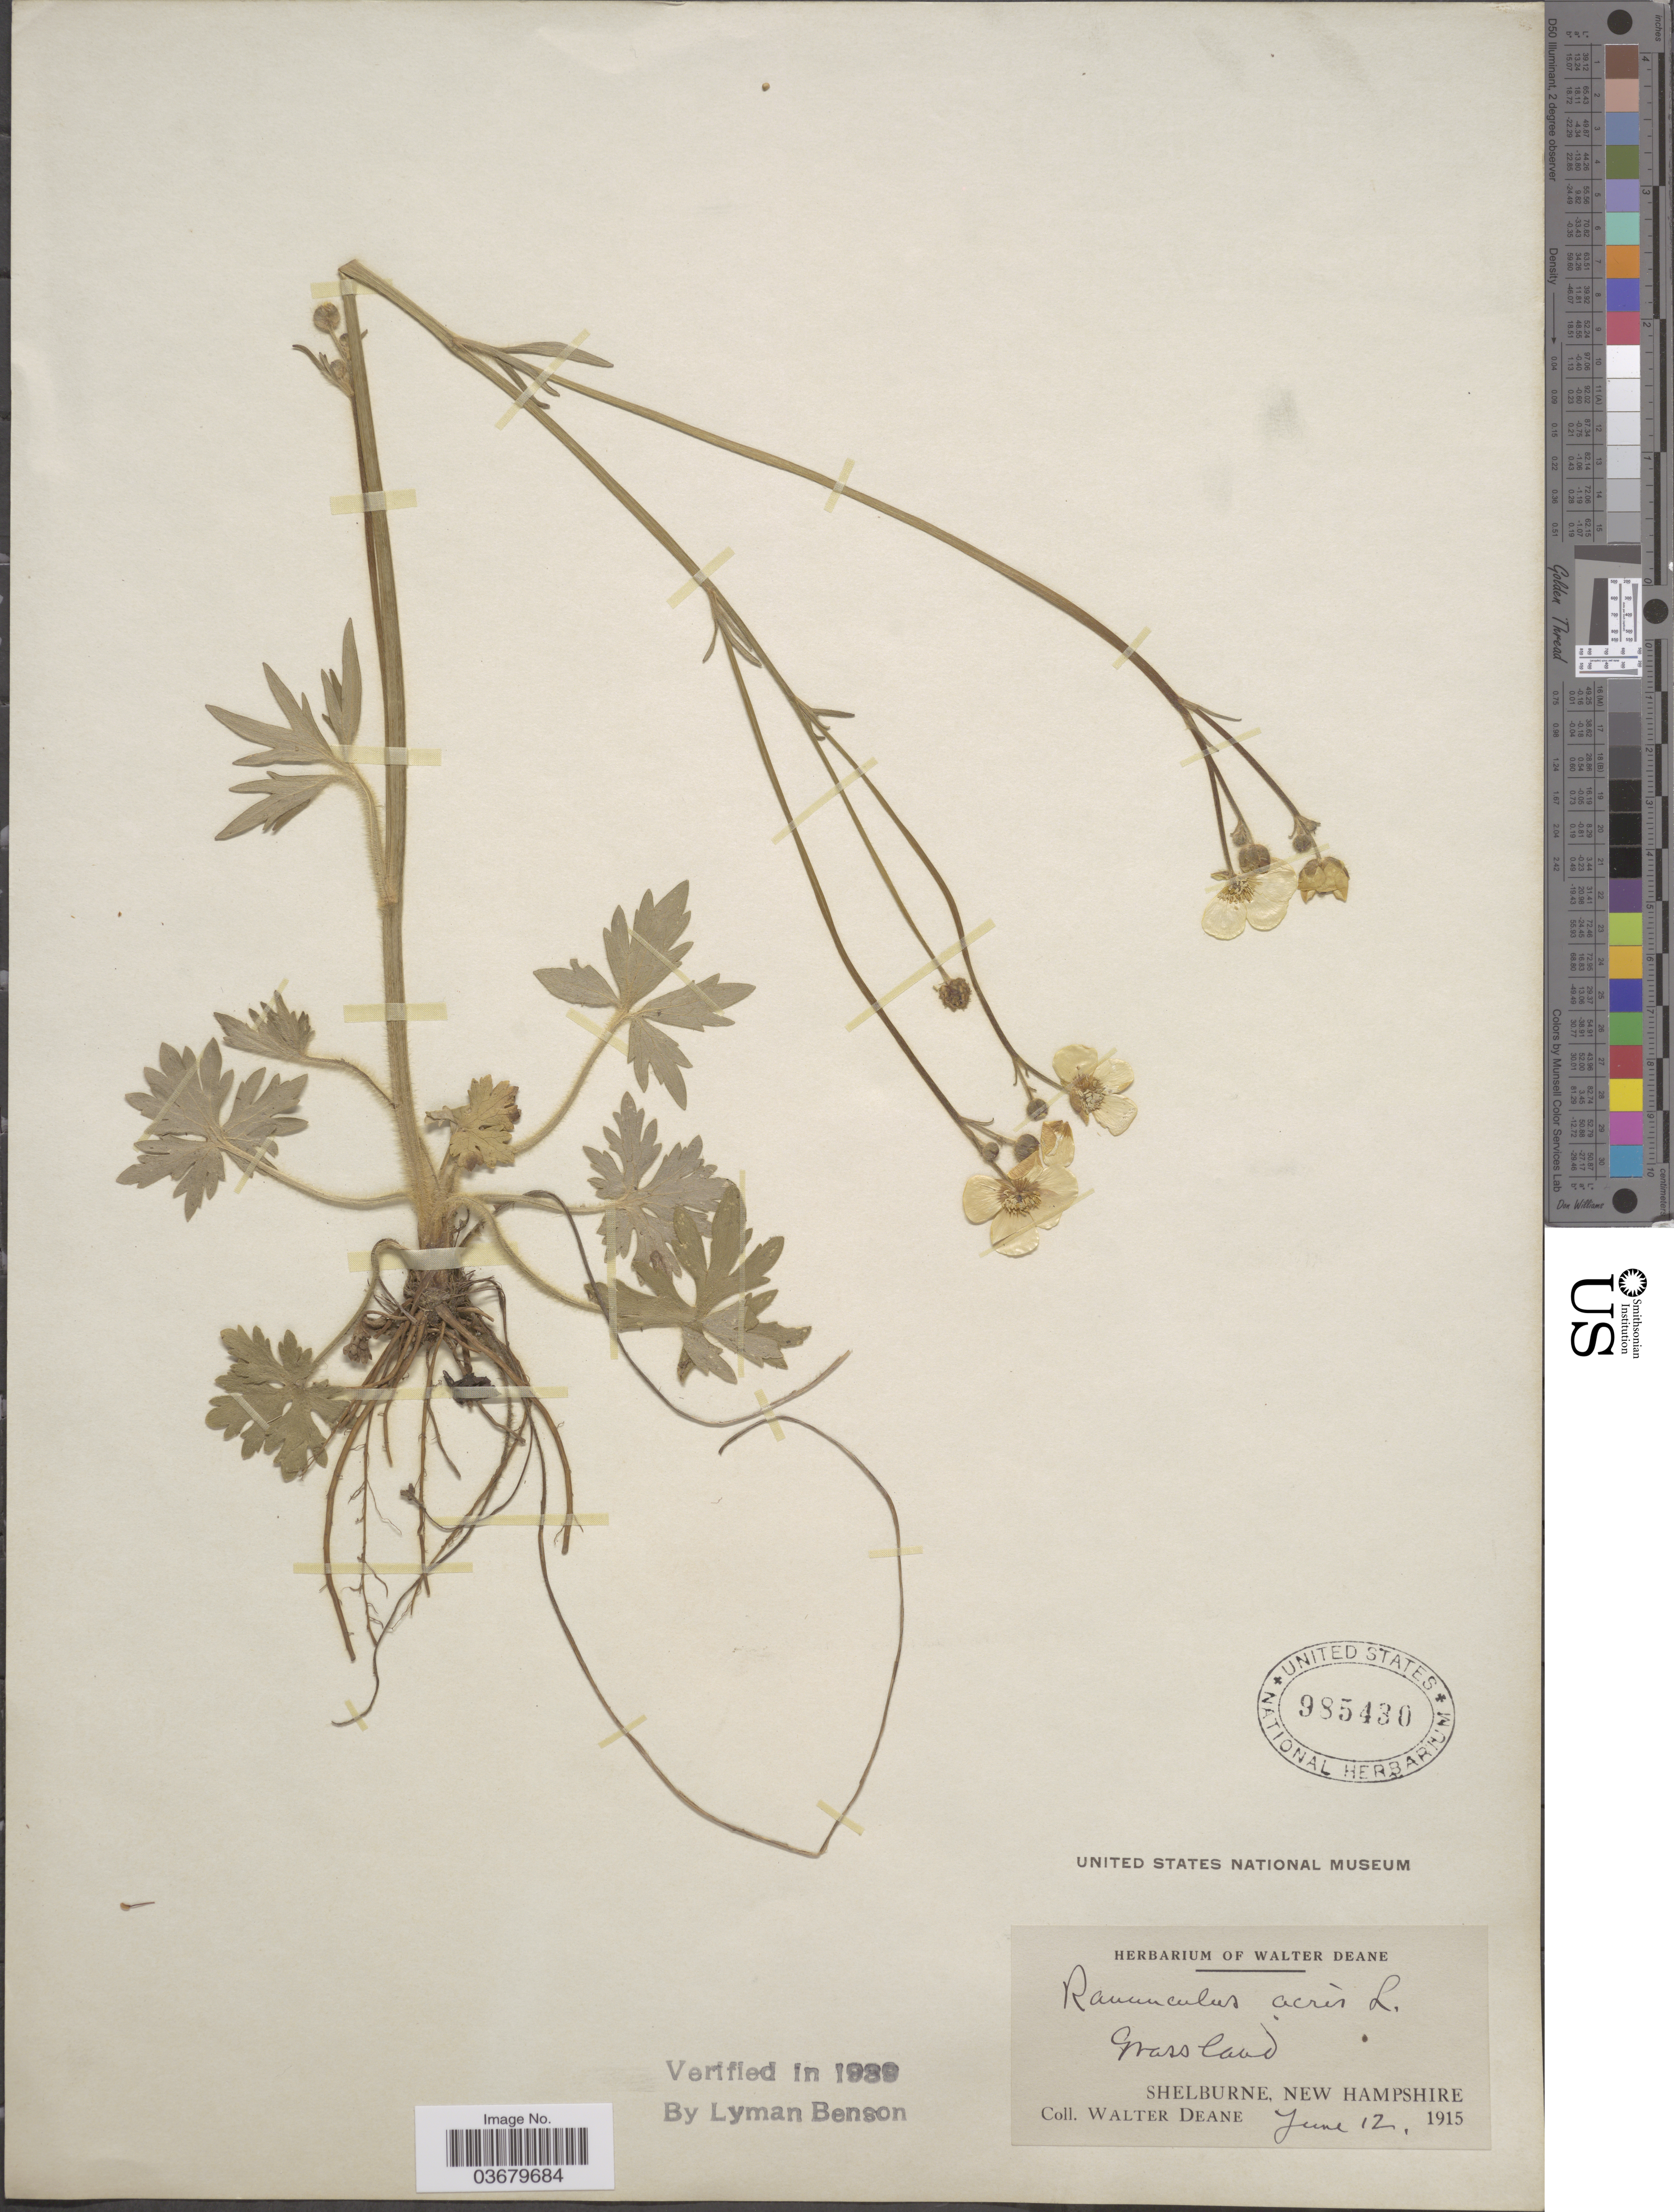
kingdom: Plantae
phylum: Tracheophyta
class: Magnoliopsida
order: Ranunculales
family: Ranunculaceae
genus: Ranunculus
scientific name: Ranunculus acris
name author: L.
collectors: W. Deane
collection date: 1915-06-12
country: United States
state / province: New Hampshire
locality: Grassland. Shelburne.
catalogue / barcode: US 985430